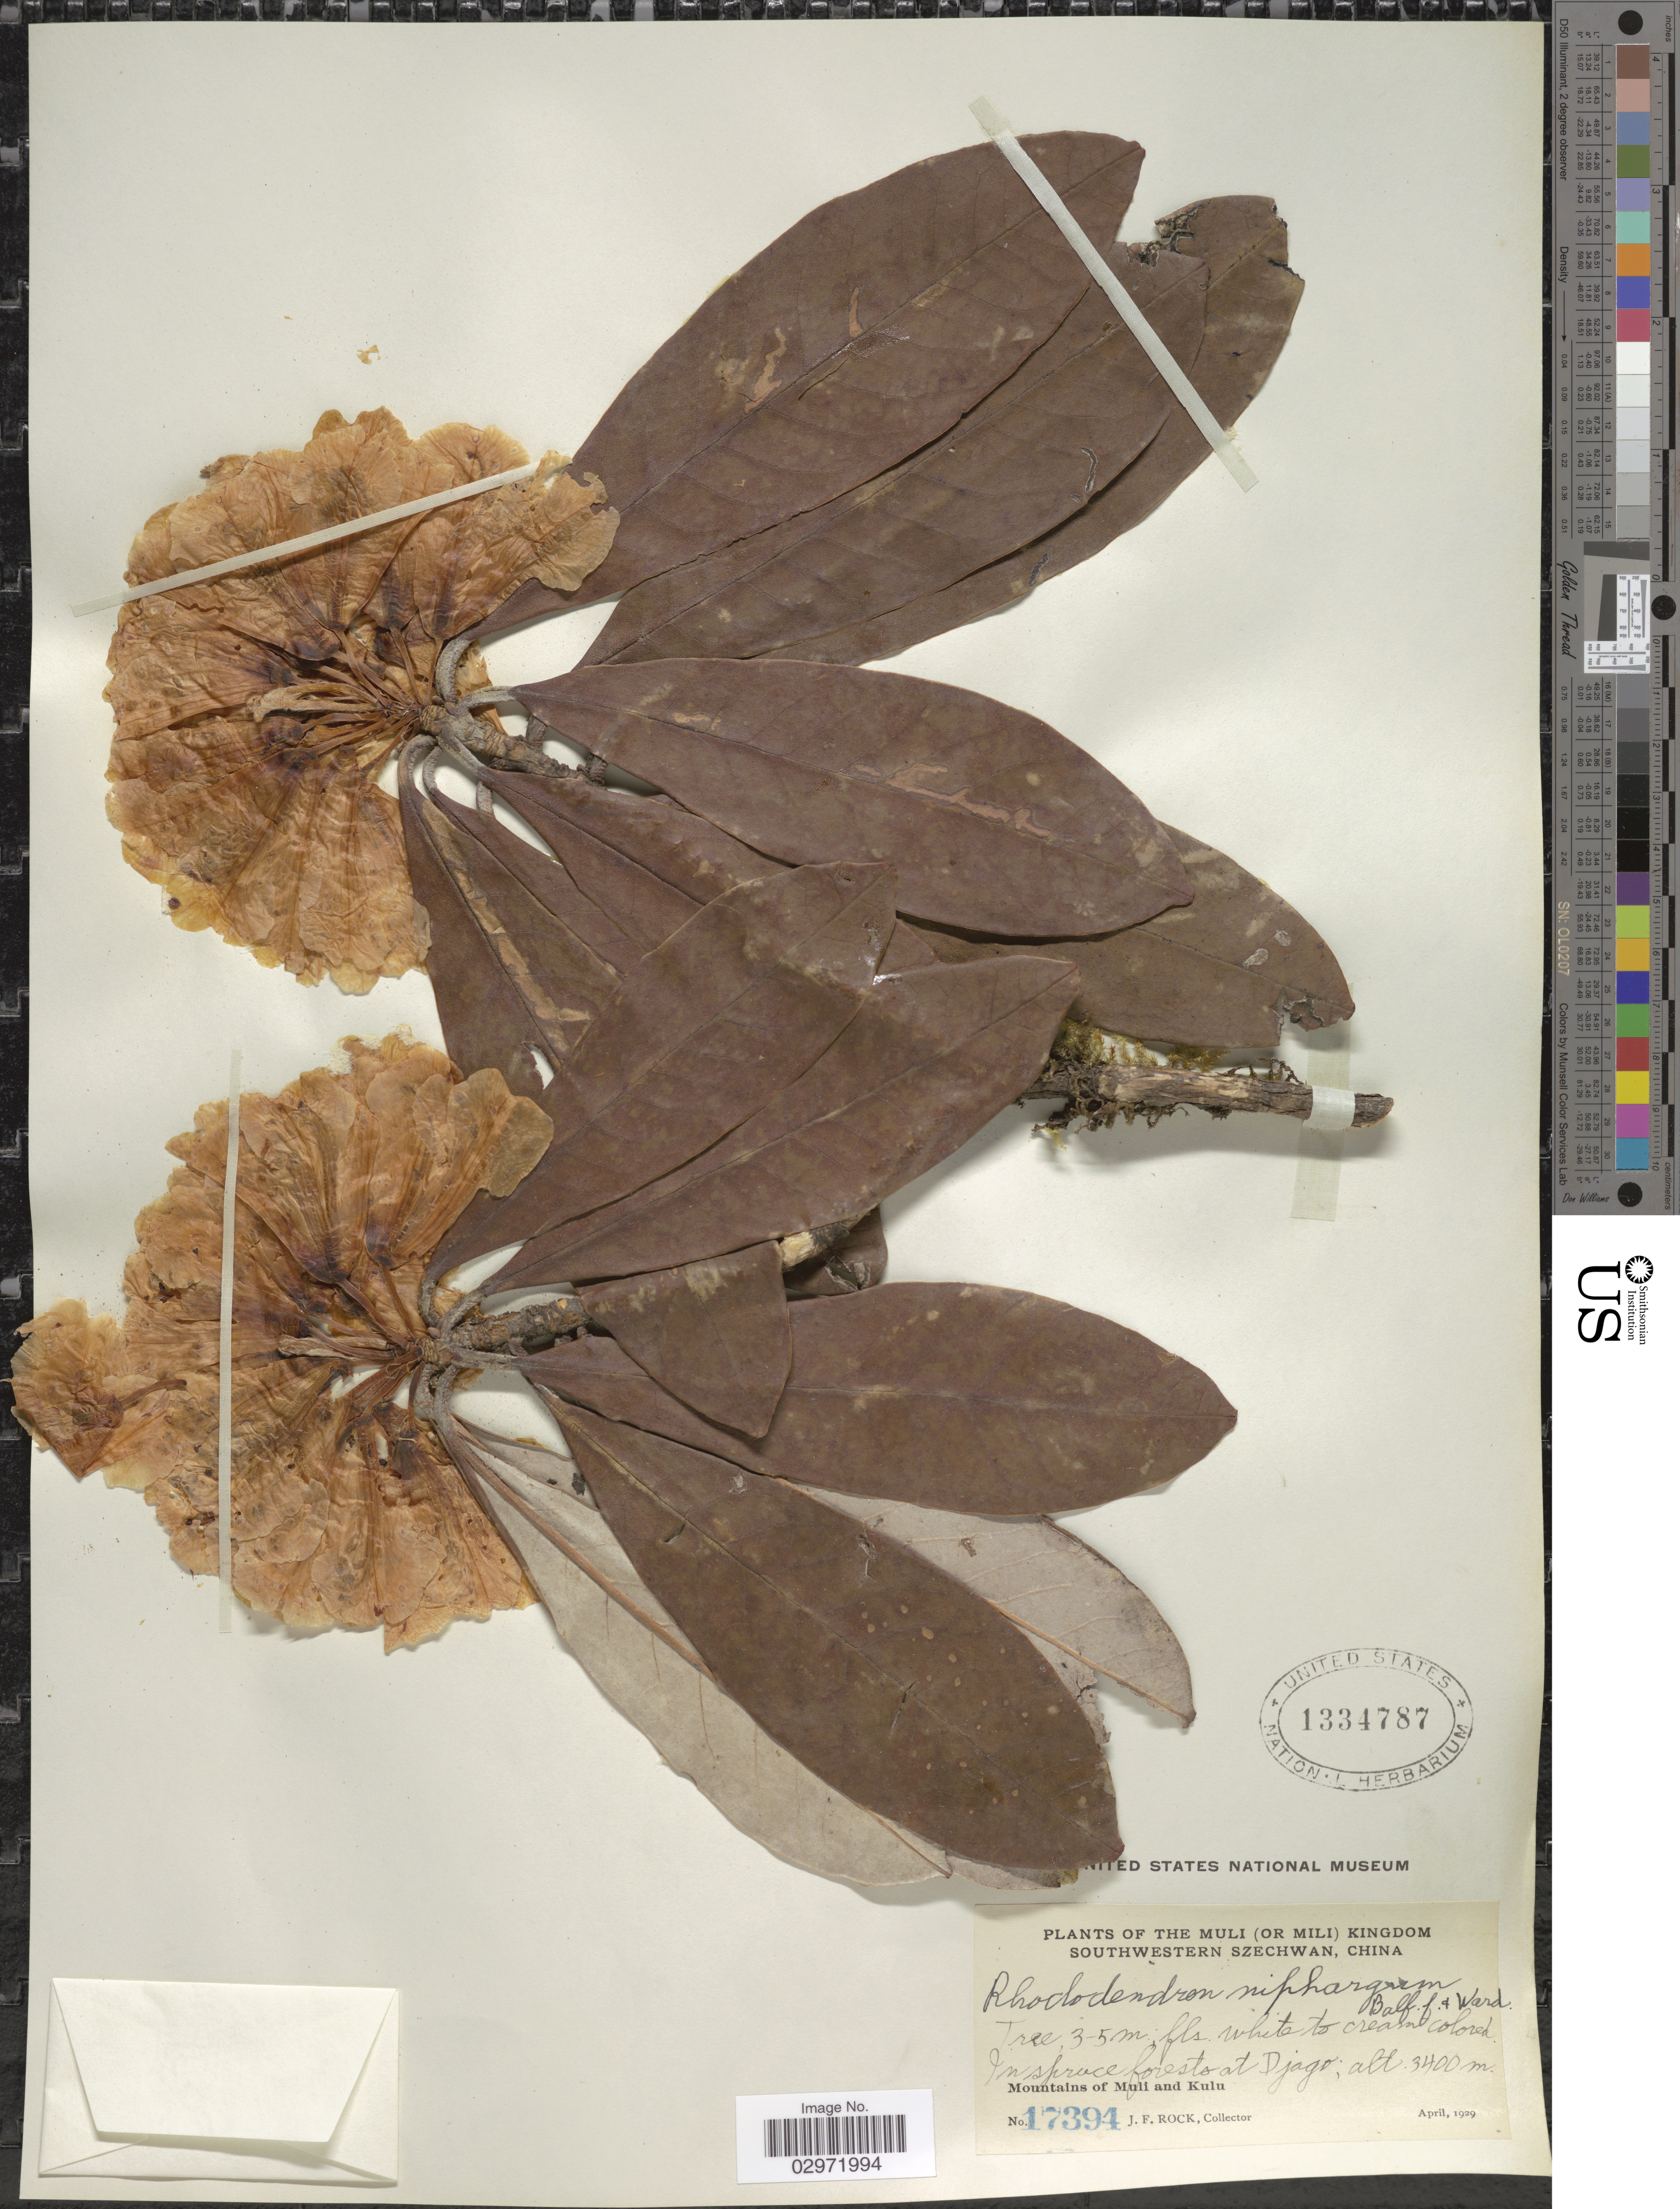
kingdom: Plantae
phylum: Tracheophyta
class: Magnoliopsida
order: Ericales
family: Ericaceae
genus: Rhododendron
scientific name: Rhododendron niphargum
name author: Balf. f. & Kingdon-Ward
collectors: J. Rock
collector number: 17394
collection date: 1929-04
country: China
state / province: Sichuan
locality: The Muli (or Mili) Kingdom Southwestern Szechwan. In spruce forests at Djago, Mountains of Muli and Kulu.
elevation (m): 3400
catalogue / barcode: US 1334787